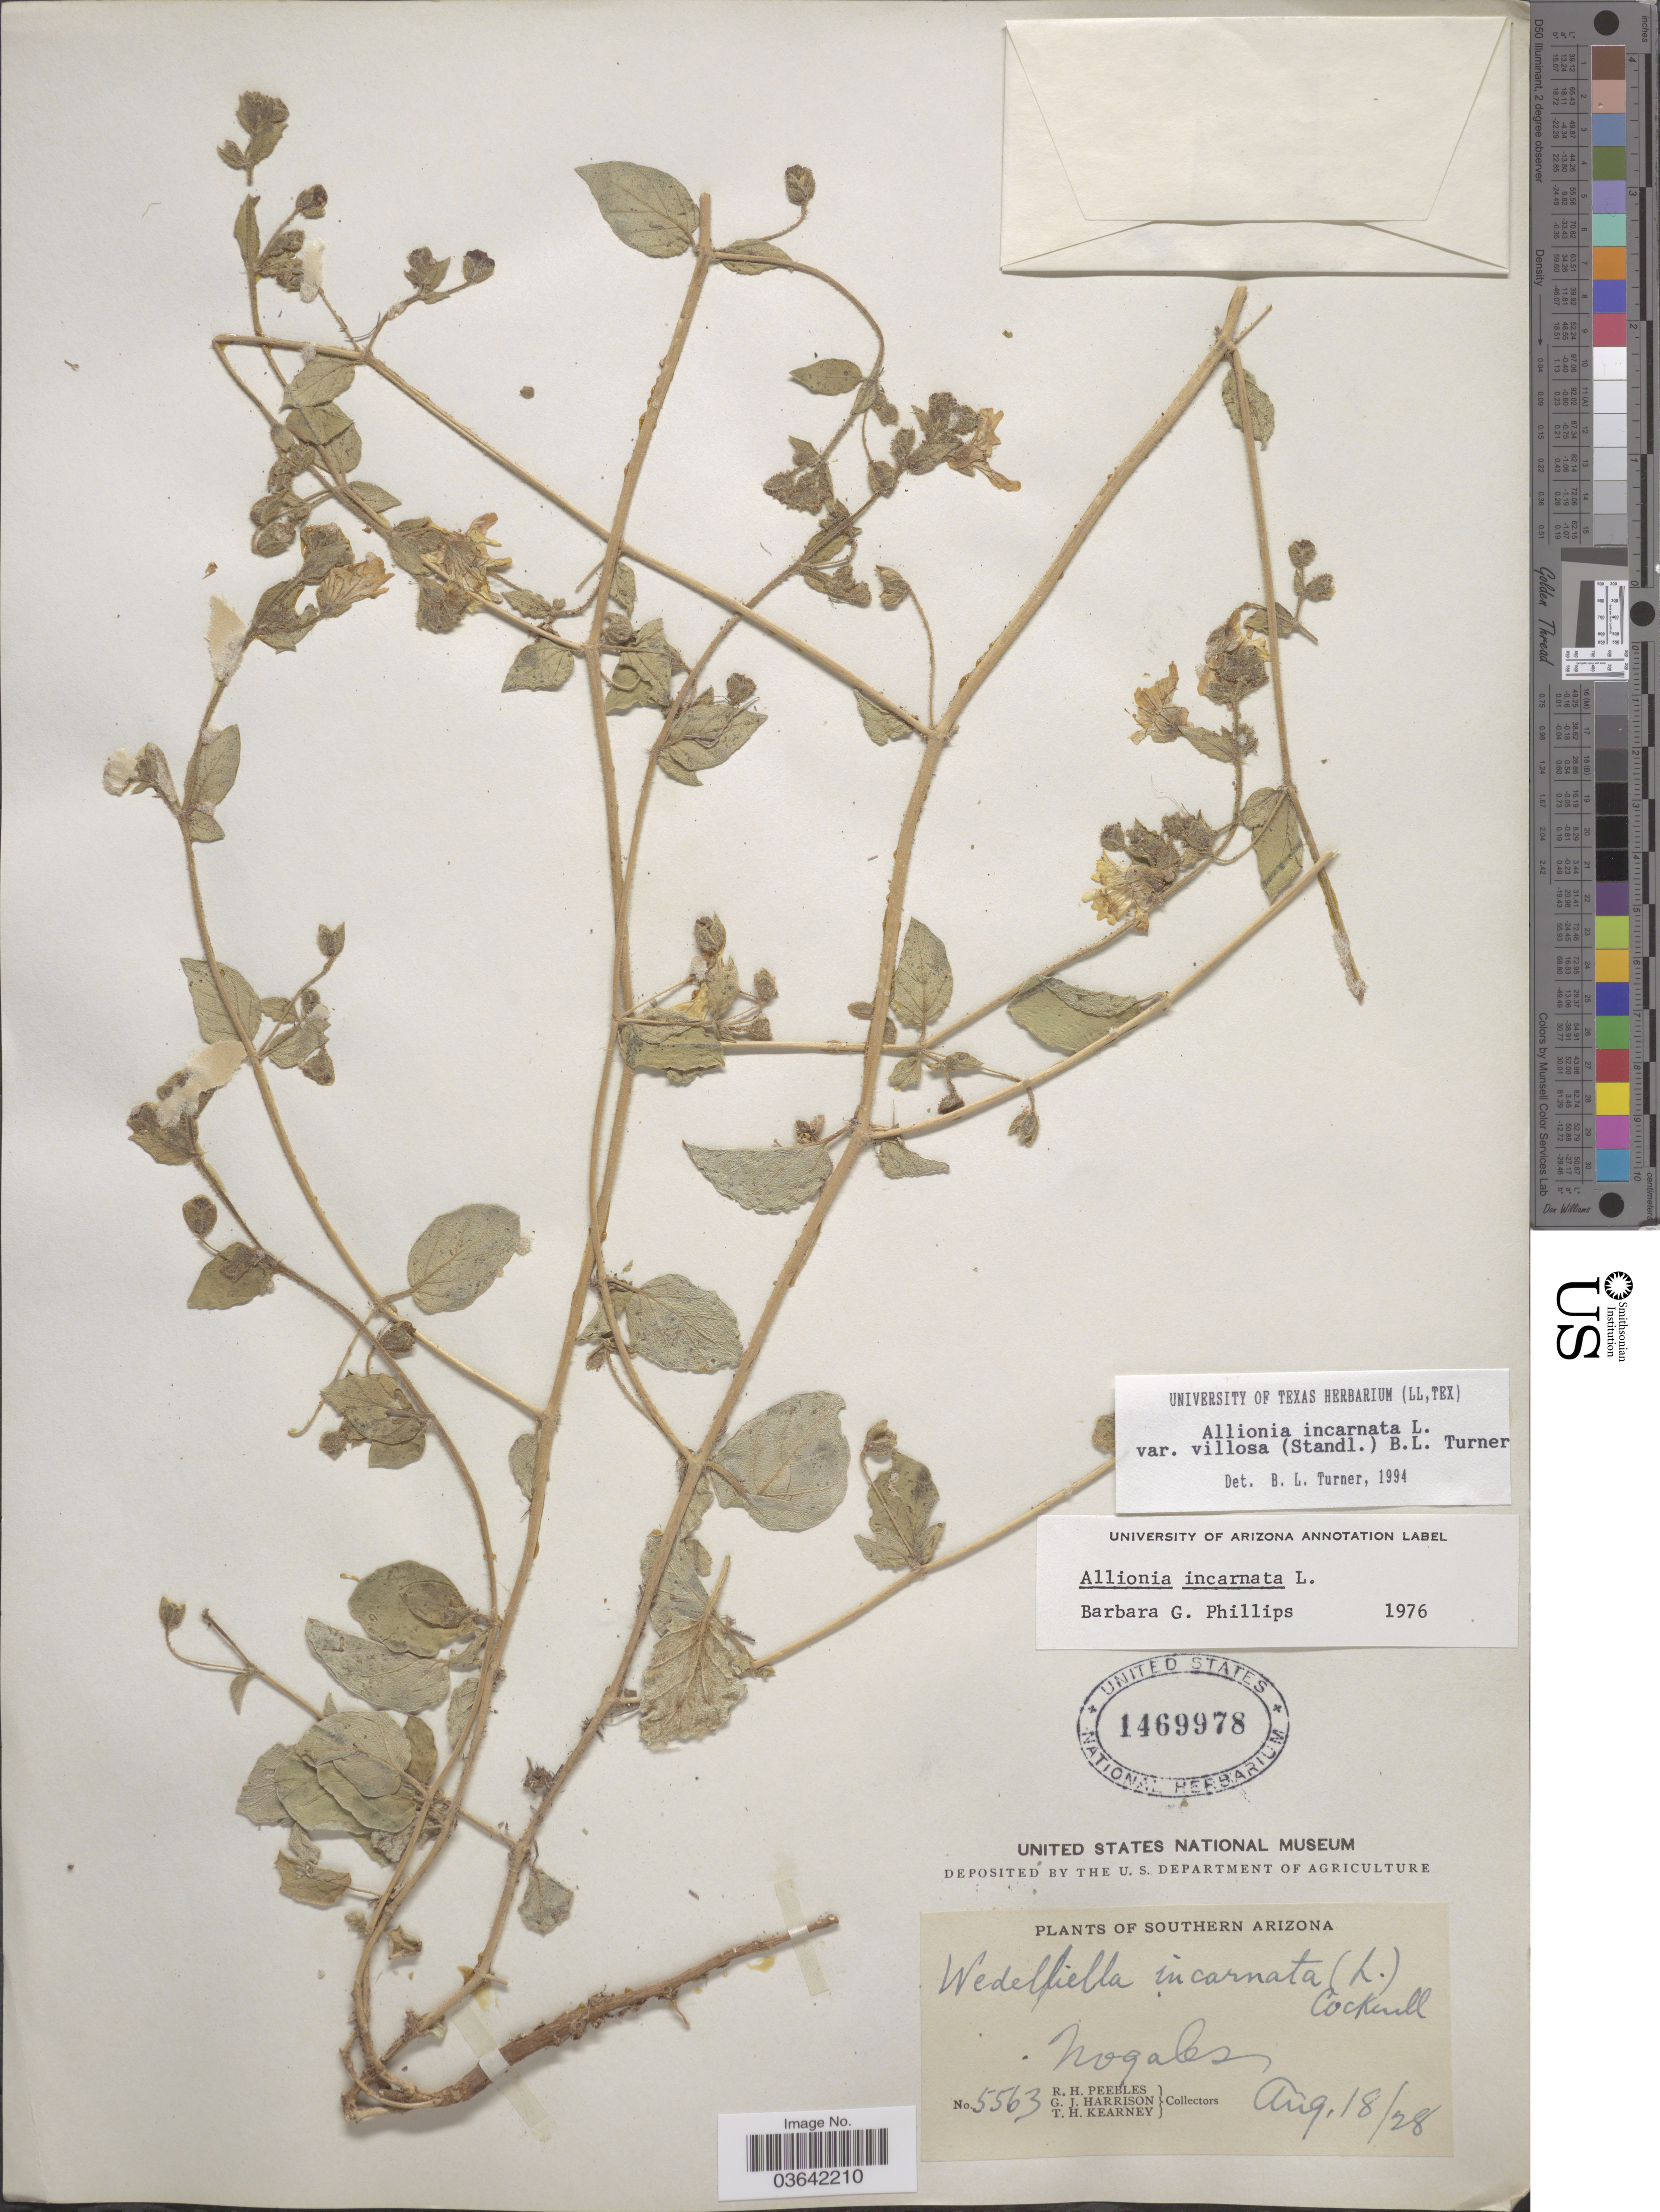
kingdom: Plantae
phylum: Tracheophyta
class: Magnoliopsida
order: Caryophyllales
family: Nyctaginaceae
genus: Allionia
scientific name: Allionia incarnata var. villosa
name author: (Standl.) B.L. Turner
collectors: R. H. Peebles, G. J. Harrison & T. H. Kearney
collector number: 5563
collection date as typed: Transcribed d/m/y: 18/8/28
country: United States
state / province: Arizona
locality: Southern Arizona. Nogales.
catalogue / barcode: US 1469978